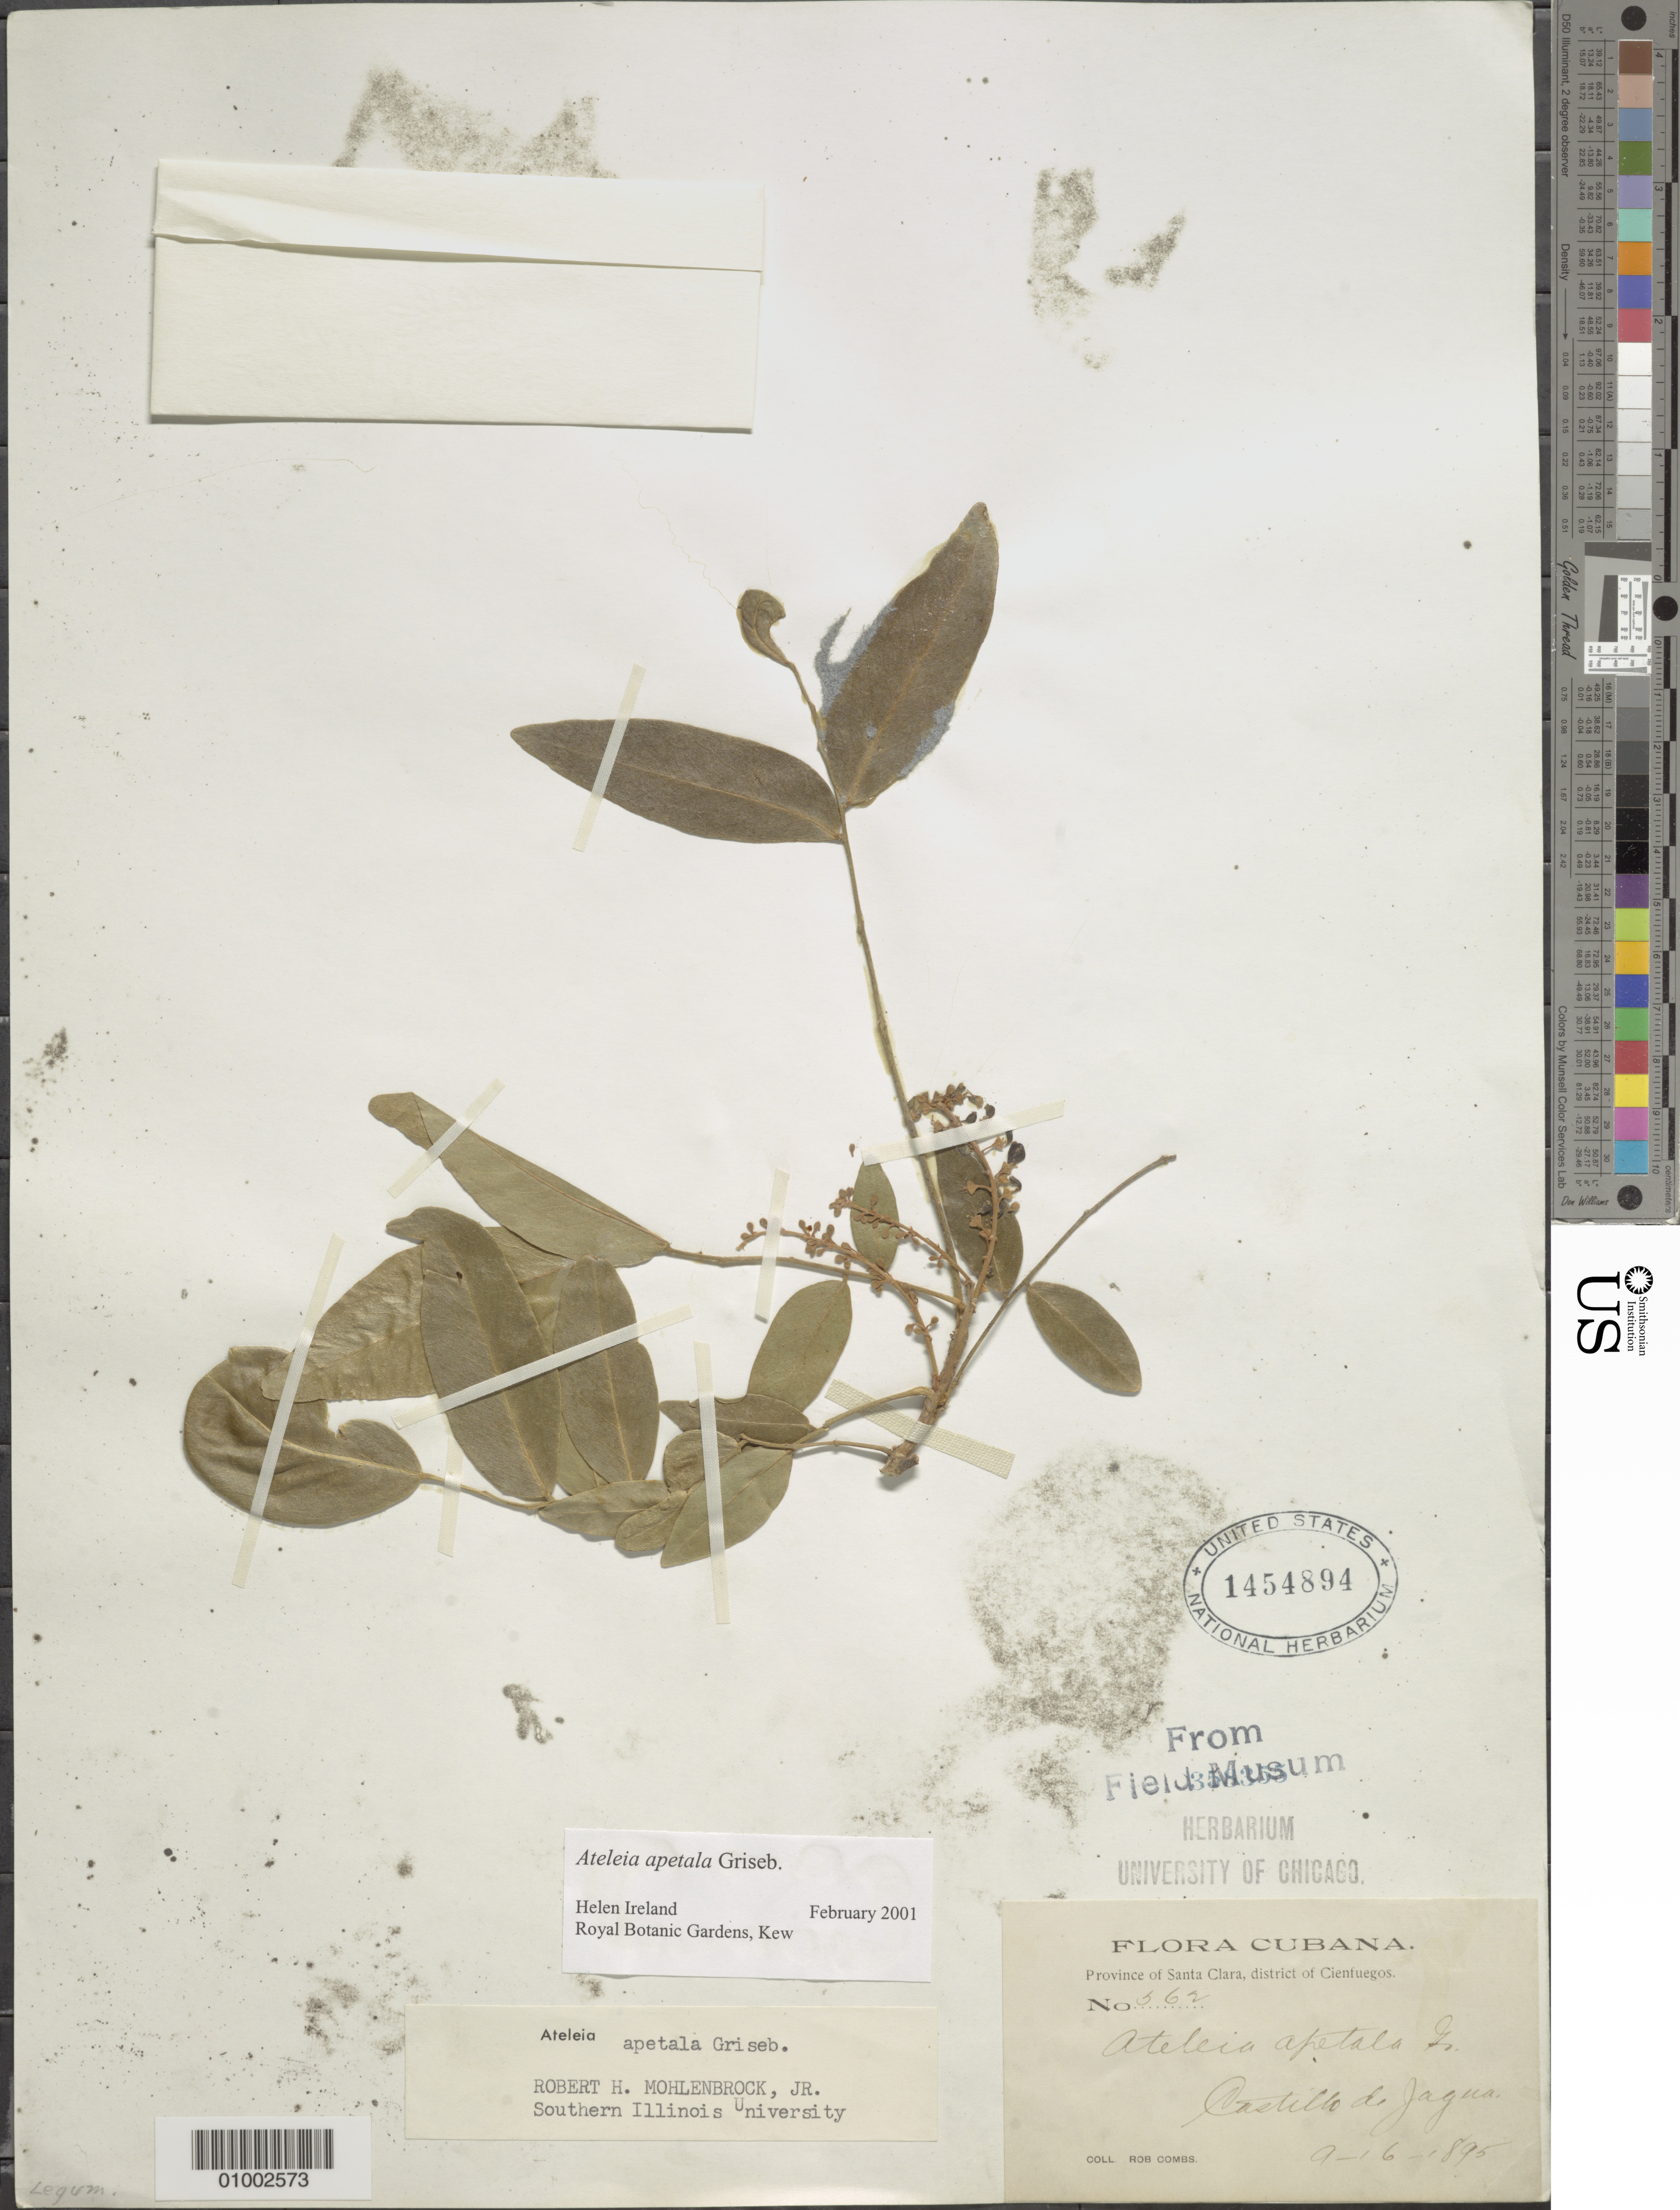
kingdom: Plantae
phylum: Tracheophyta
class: Magnoliopsida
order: Fabales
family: Fabaceae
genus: Ateleia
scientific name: Ateleia apetala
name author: Griseb.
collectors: R. Combs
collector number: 562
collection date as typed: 16 Sep 1895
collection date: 1895-09-16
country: Cuba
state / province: Villa Clara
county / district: Santa Clara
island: Cuba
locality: Cienfuegos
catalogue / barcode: US 1454894